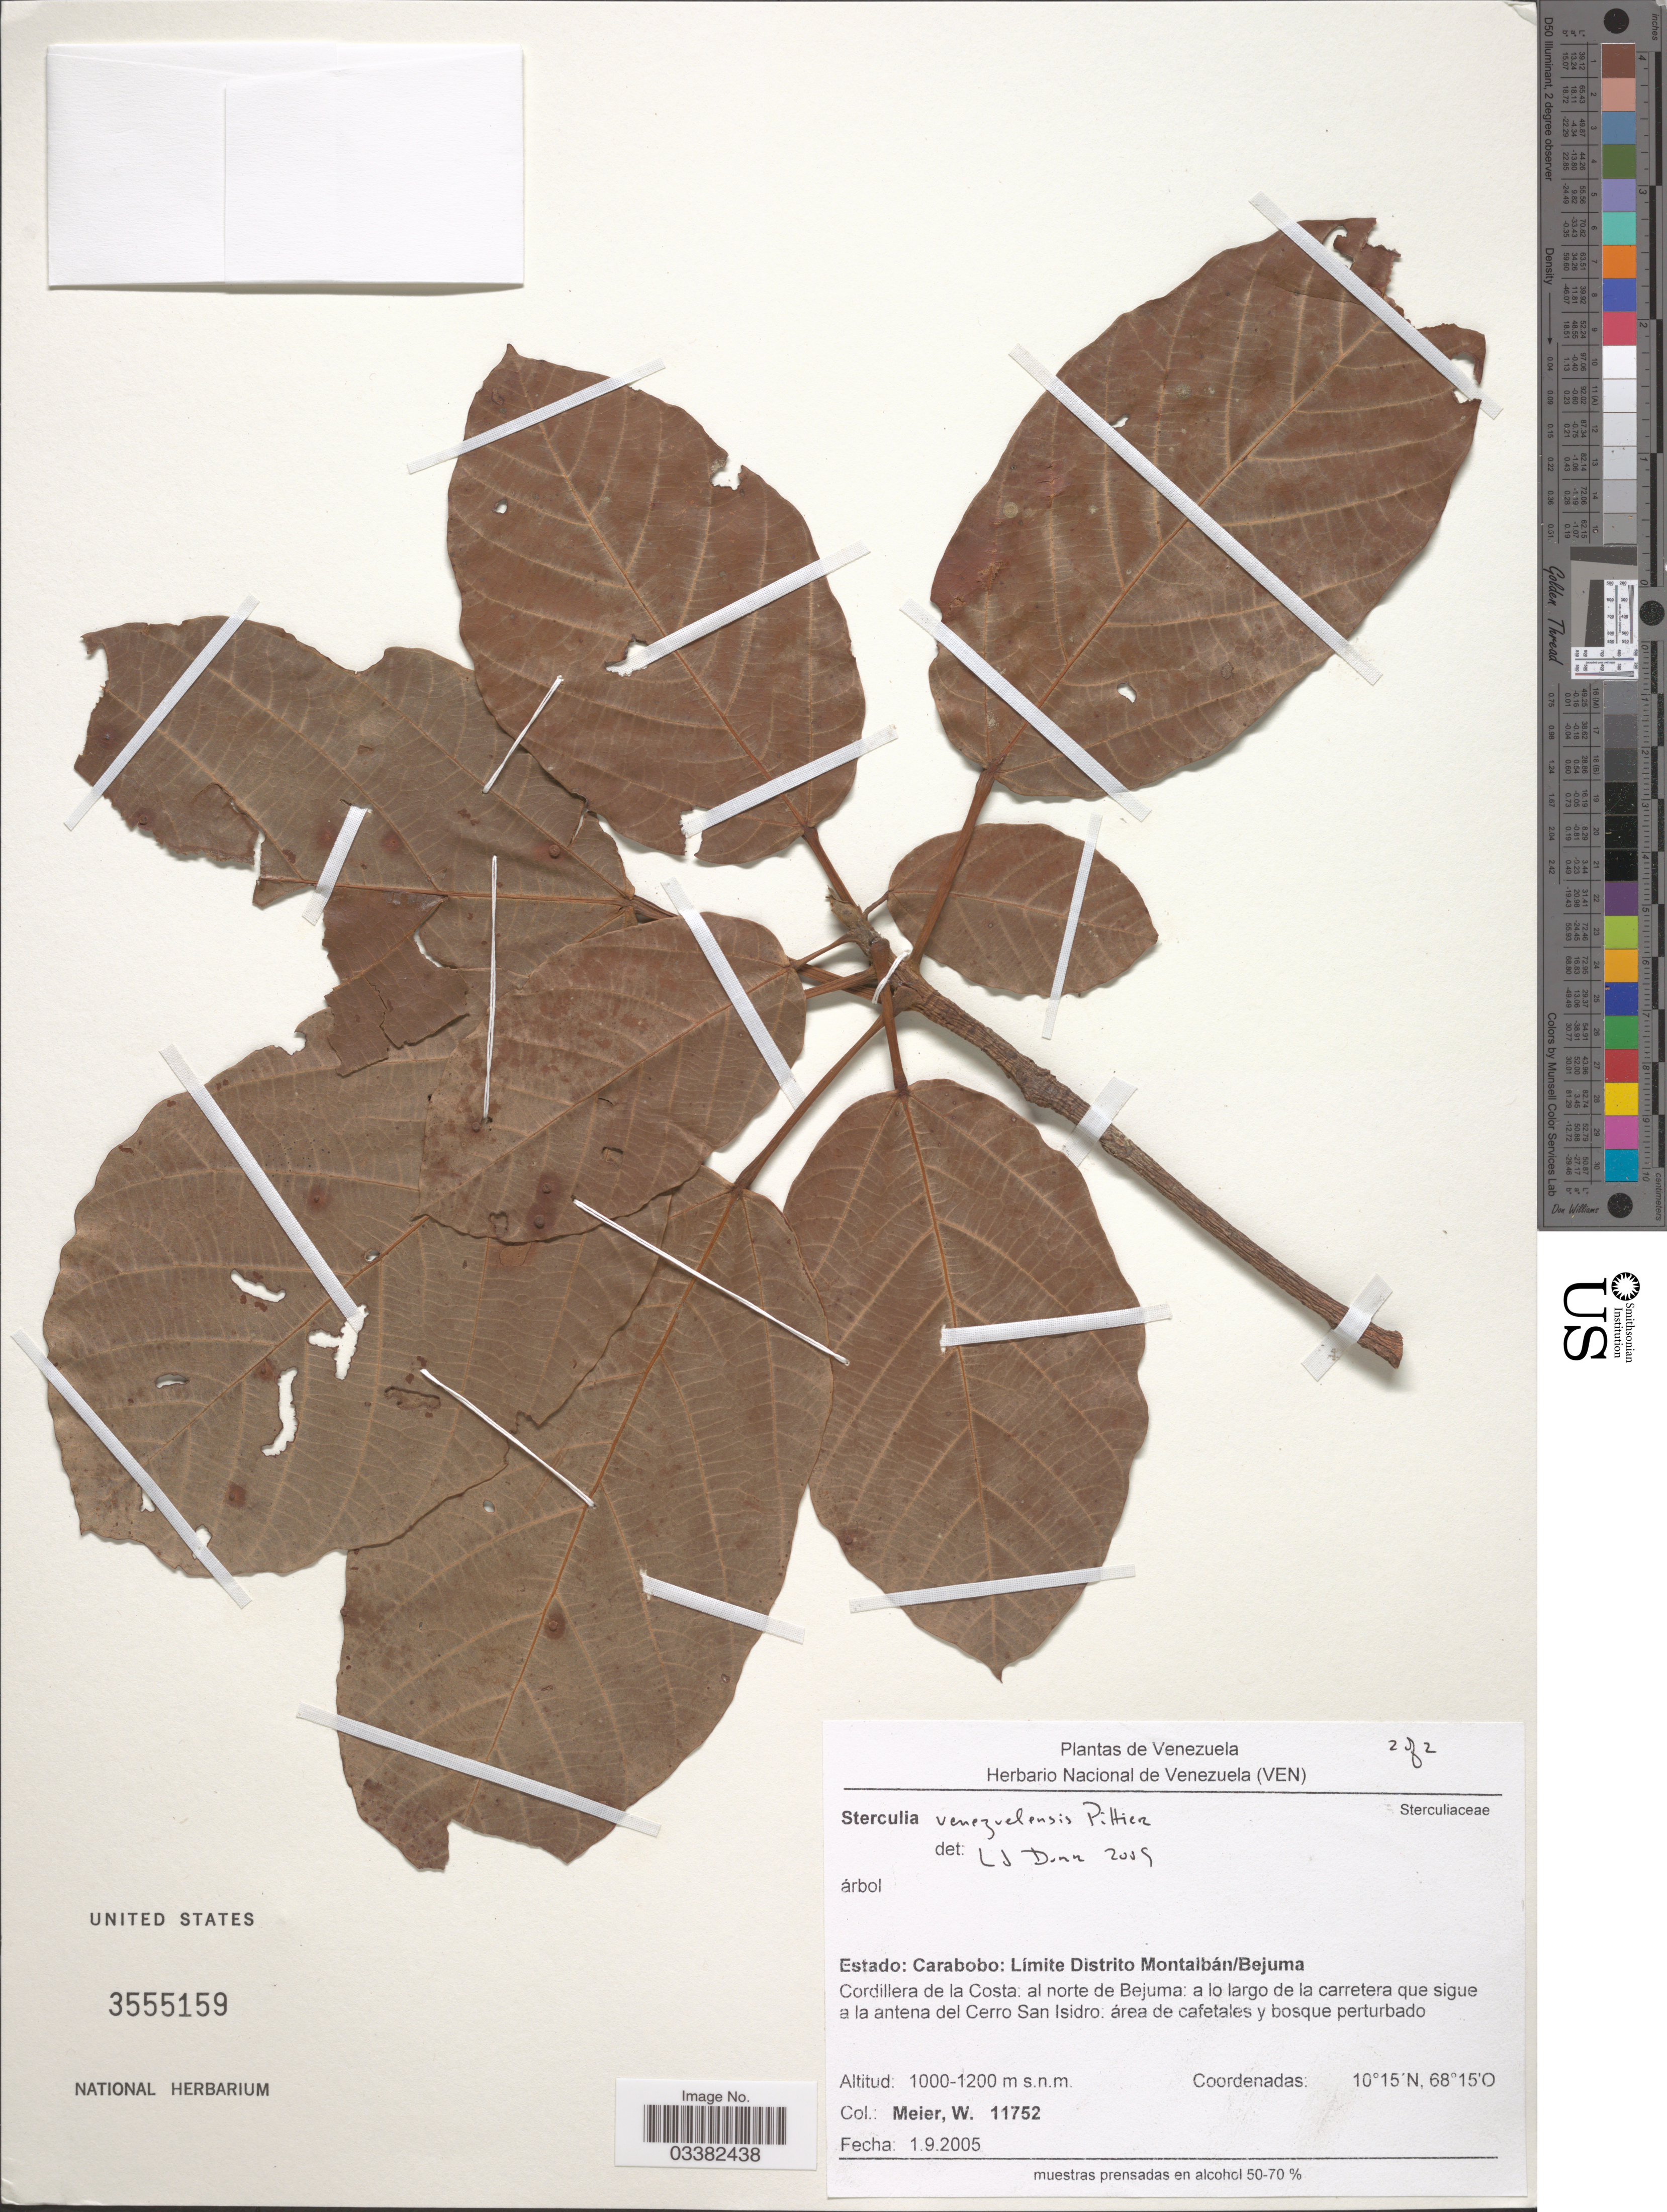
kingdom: Plantae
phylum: Tracheophyta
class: Magnoliopsida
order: Malvales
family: Malvaceae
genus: Sterculia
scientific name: Sterculia venezuelensis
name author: Pittier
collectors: W. Meier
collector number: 11752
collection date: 2005-09-01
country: Venezuela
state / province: Carabobo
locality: Límite Distrito Montalbán/Bejuma. Cordillera de la Costa: al norte de Bejuma: a lo largo de la carretera que sigue a la antena del Cerro San Isidro.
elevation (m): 1000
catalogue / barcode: US 3555159